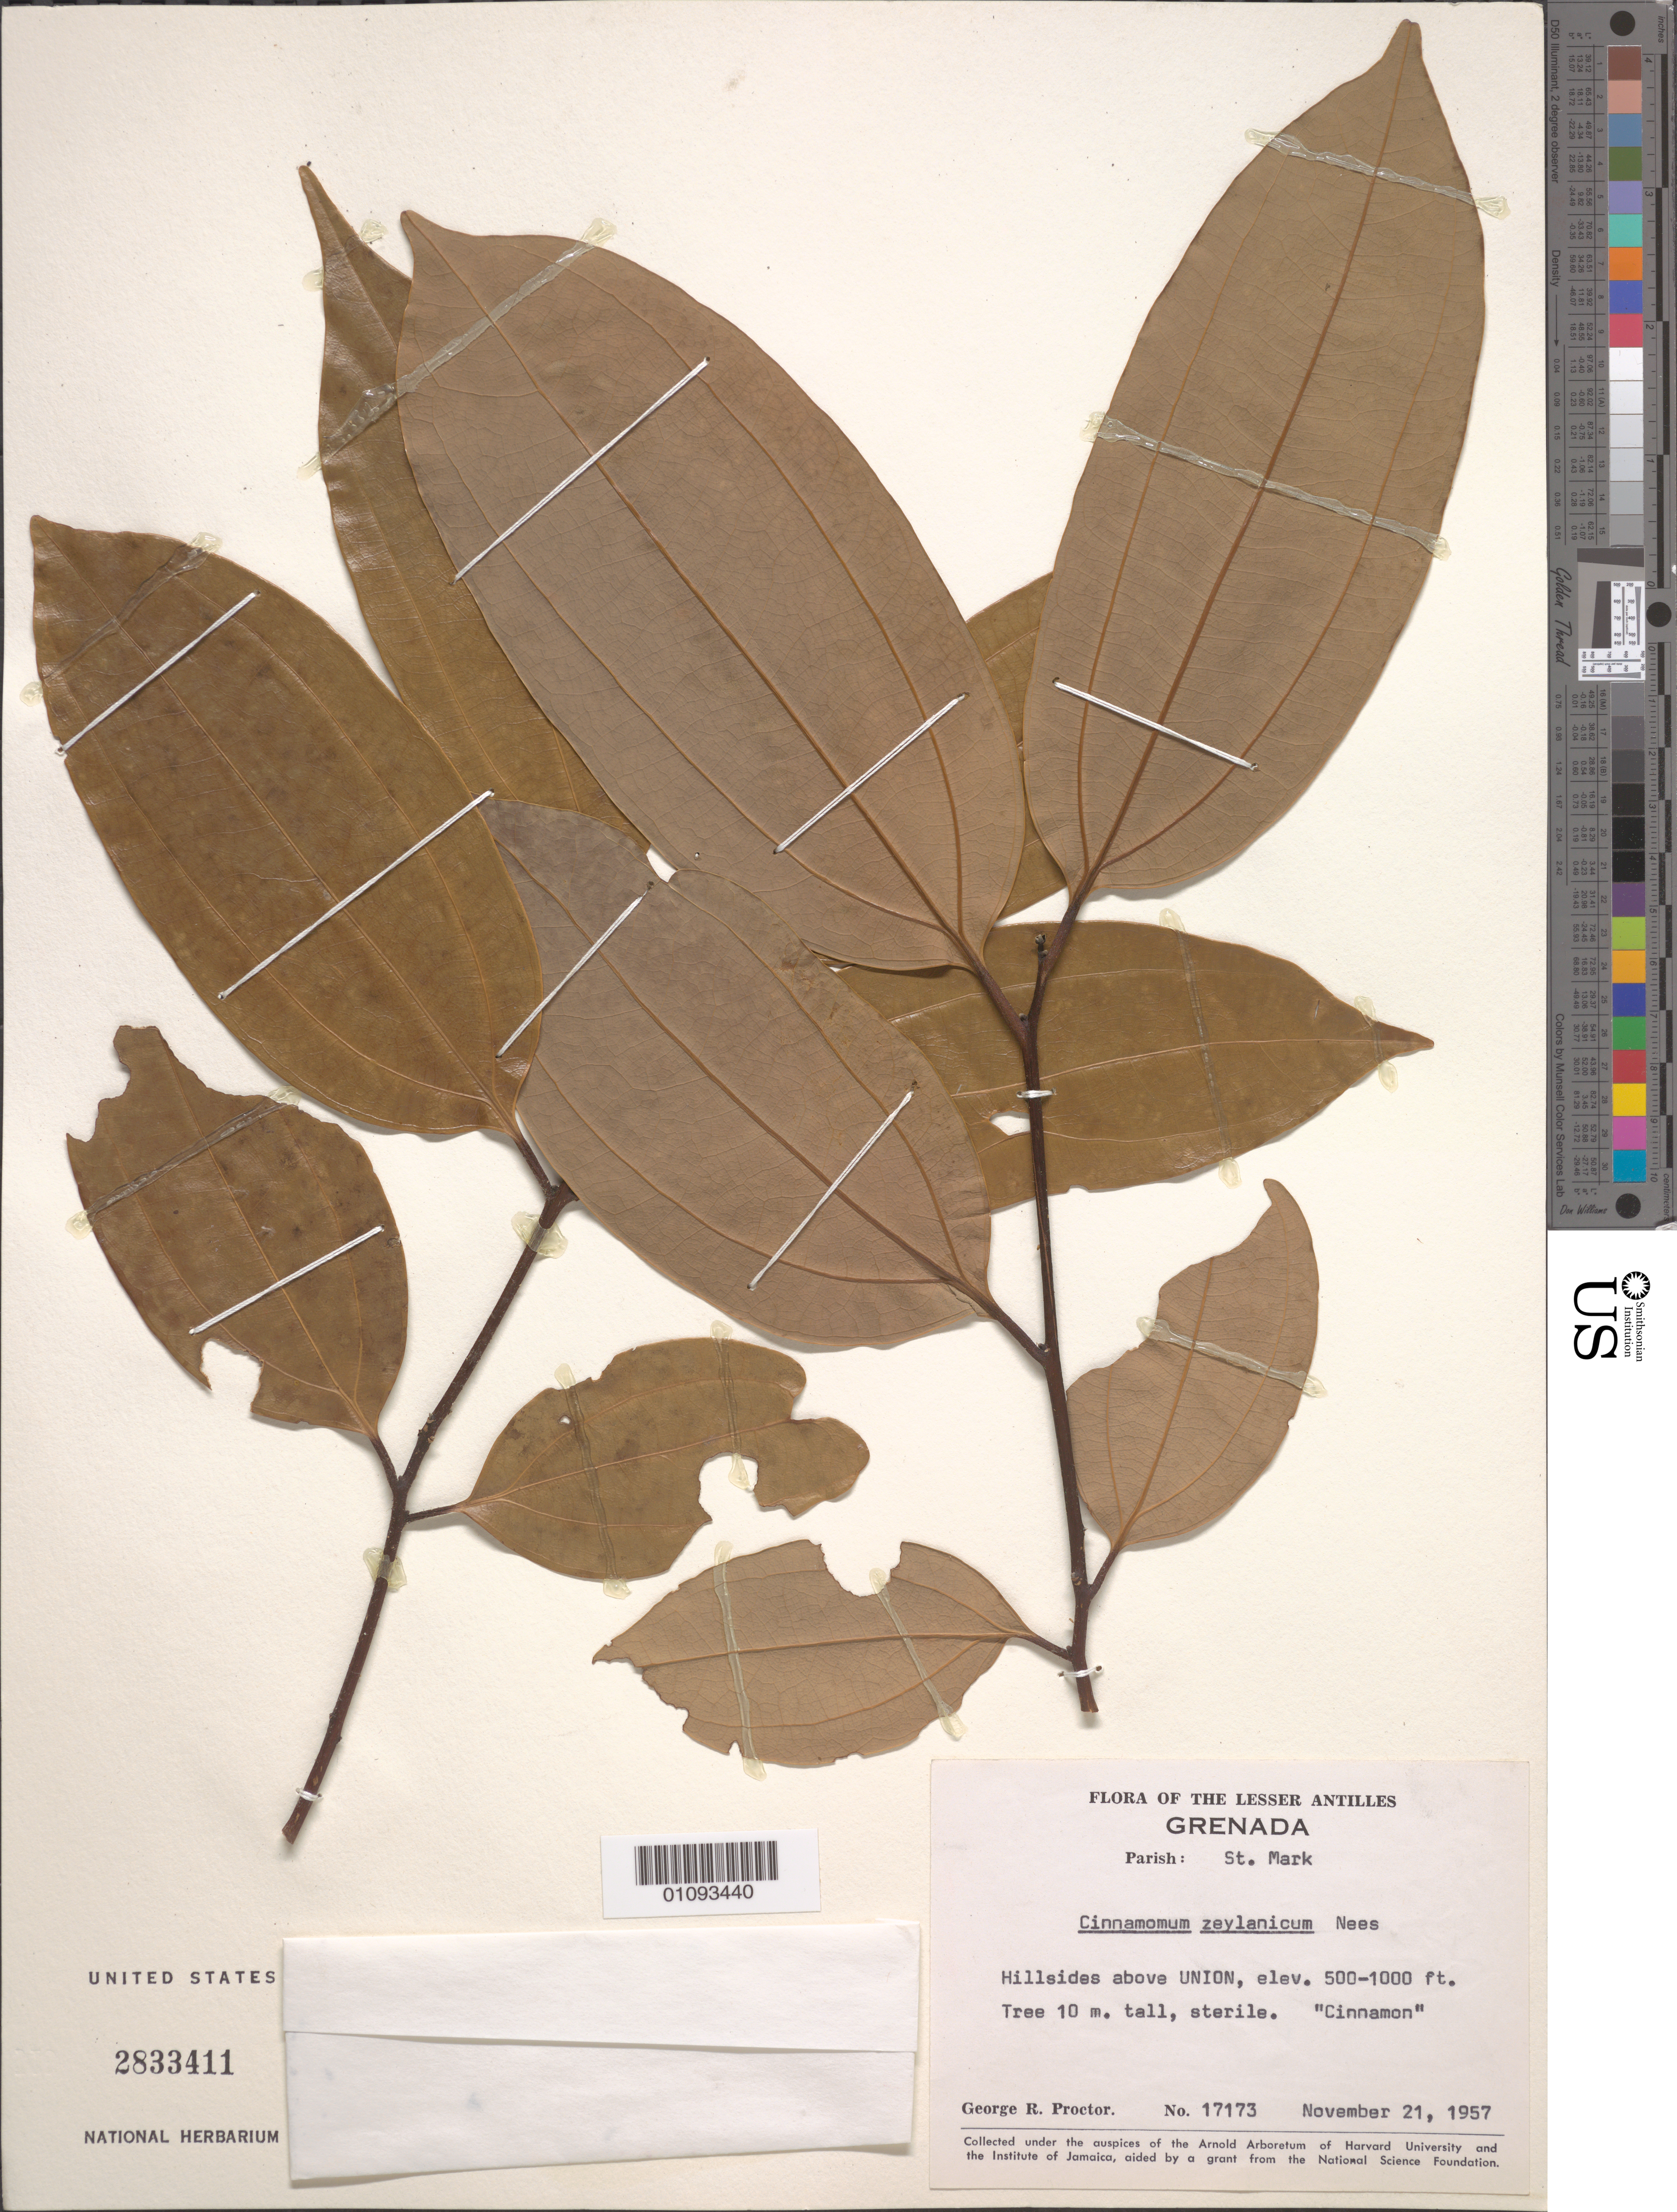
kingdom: Plantae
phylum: Tracheophyta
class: Magnoliopsida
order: Laurales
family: Lauraceae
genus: Cinnamomum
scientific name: Cinnamomum verum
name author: J. Presl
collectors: G. R. Proctor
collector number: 17173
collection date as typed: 21 Dec 1957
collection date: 1957-12-21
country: Grenada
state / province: Saint Mark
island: Grenada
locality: Above Union.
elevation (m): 152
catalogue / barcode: US 2833411